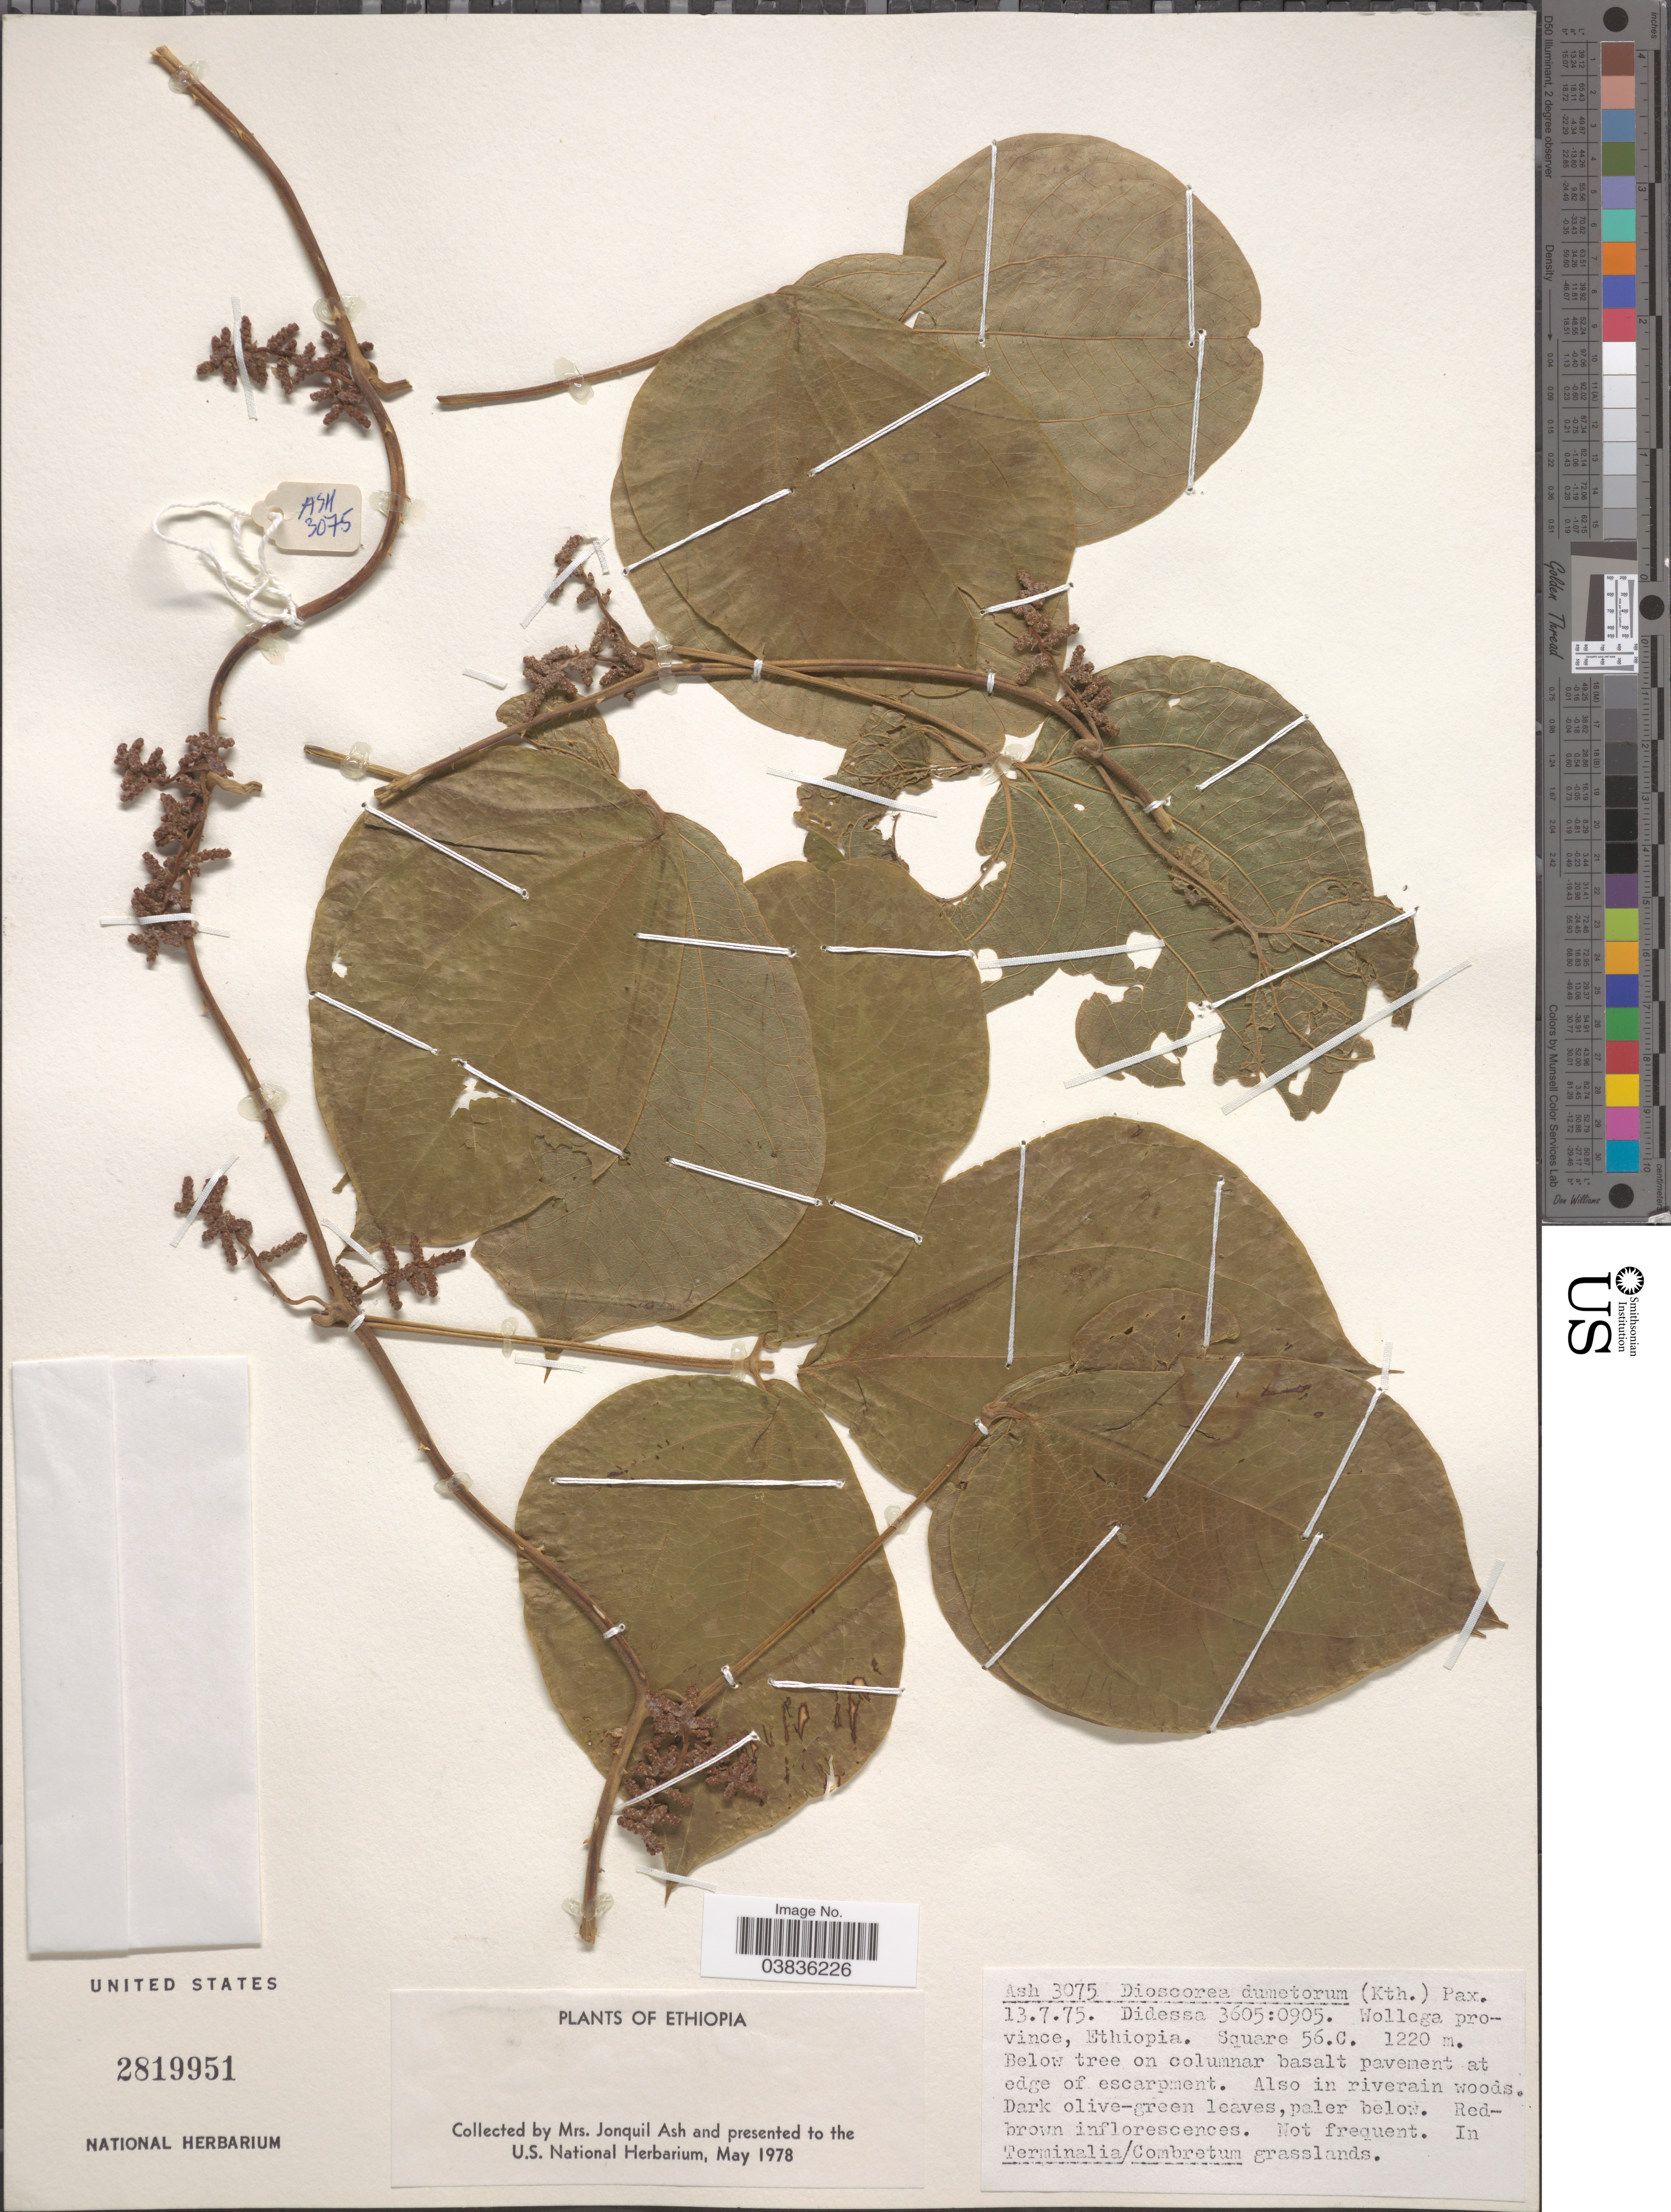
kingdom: Plantae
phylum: Tracheophyta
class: Liliopsida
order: Dioscoreales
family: Dioscoreaceae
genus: Dioscorea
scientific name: Dioscorea dumetorum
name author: (Kunth) Pax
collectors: J. Ash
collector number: ash 3075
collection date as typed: Transcribed d/m/y: 13/7/75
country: Ethiopia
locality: Didessa 3605:0905. Wollega Province. Square 56.C.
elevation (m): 1220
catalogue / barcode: US 2819951